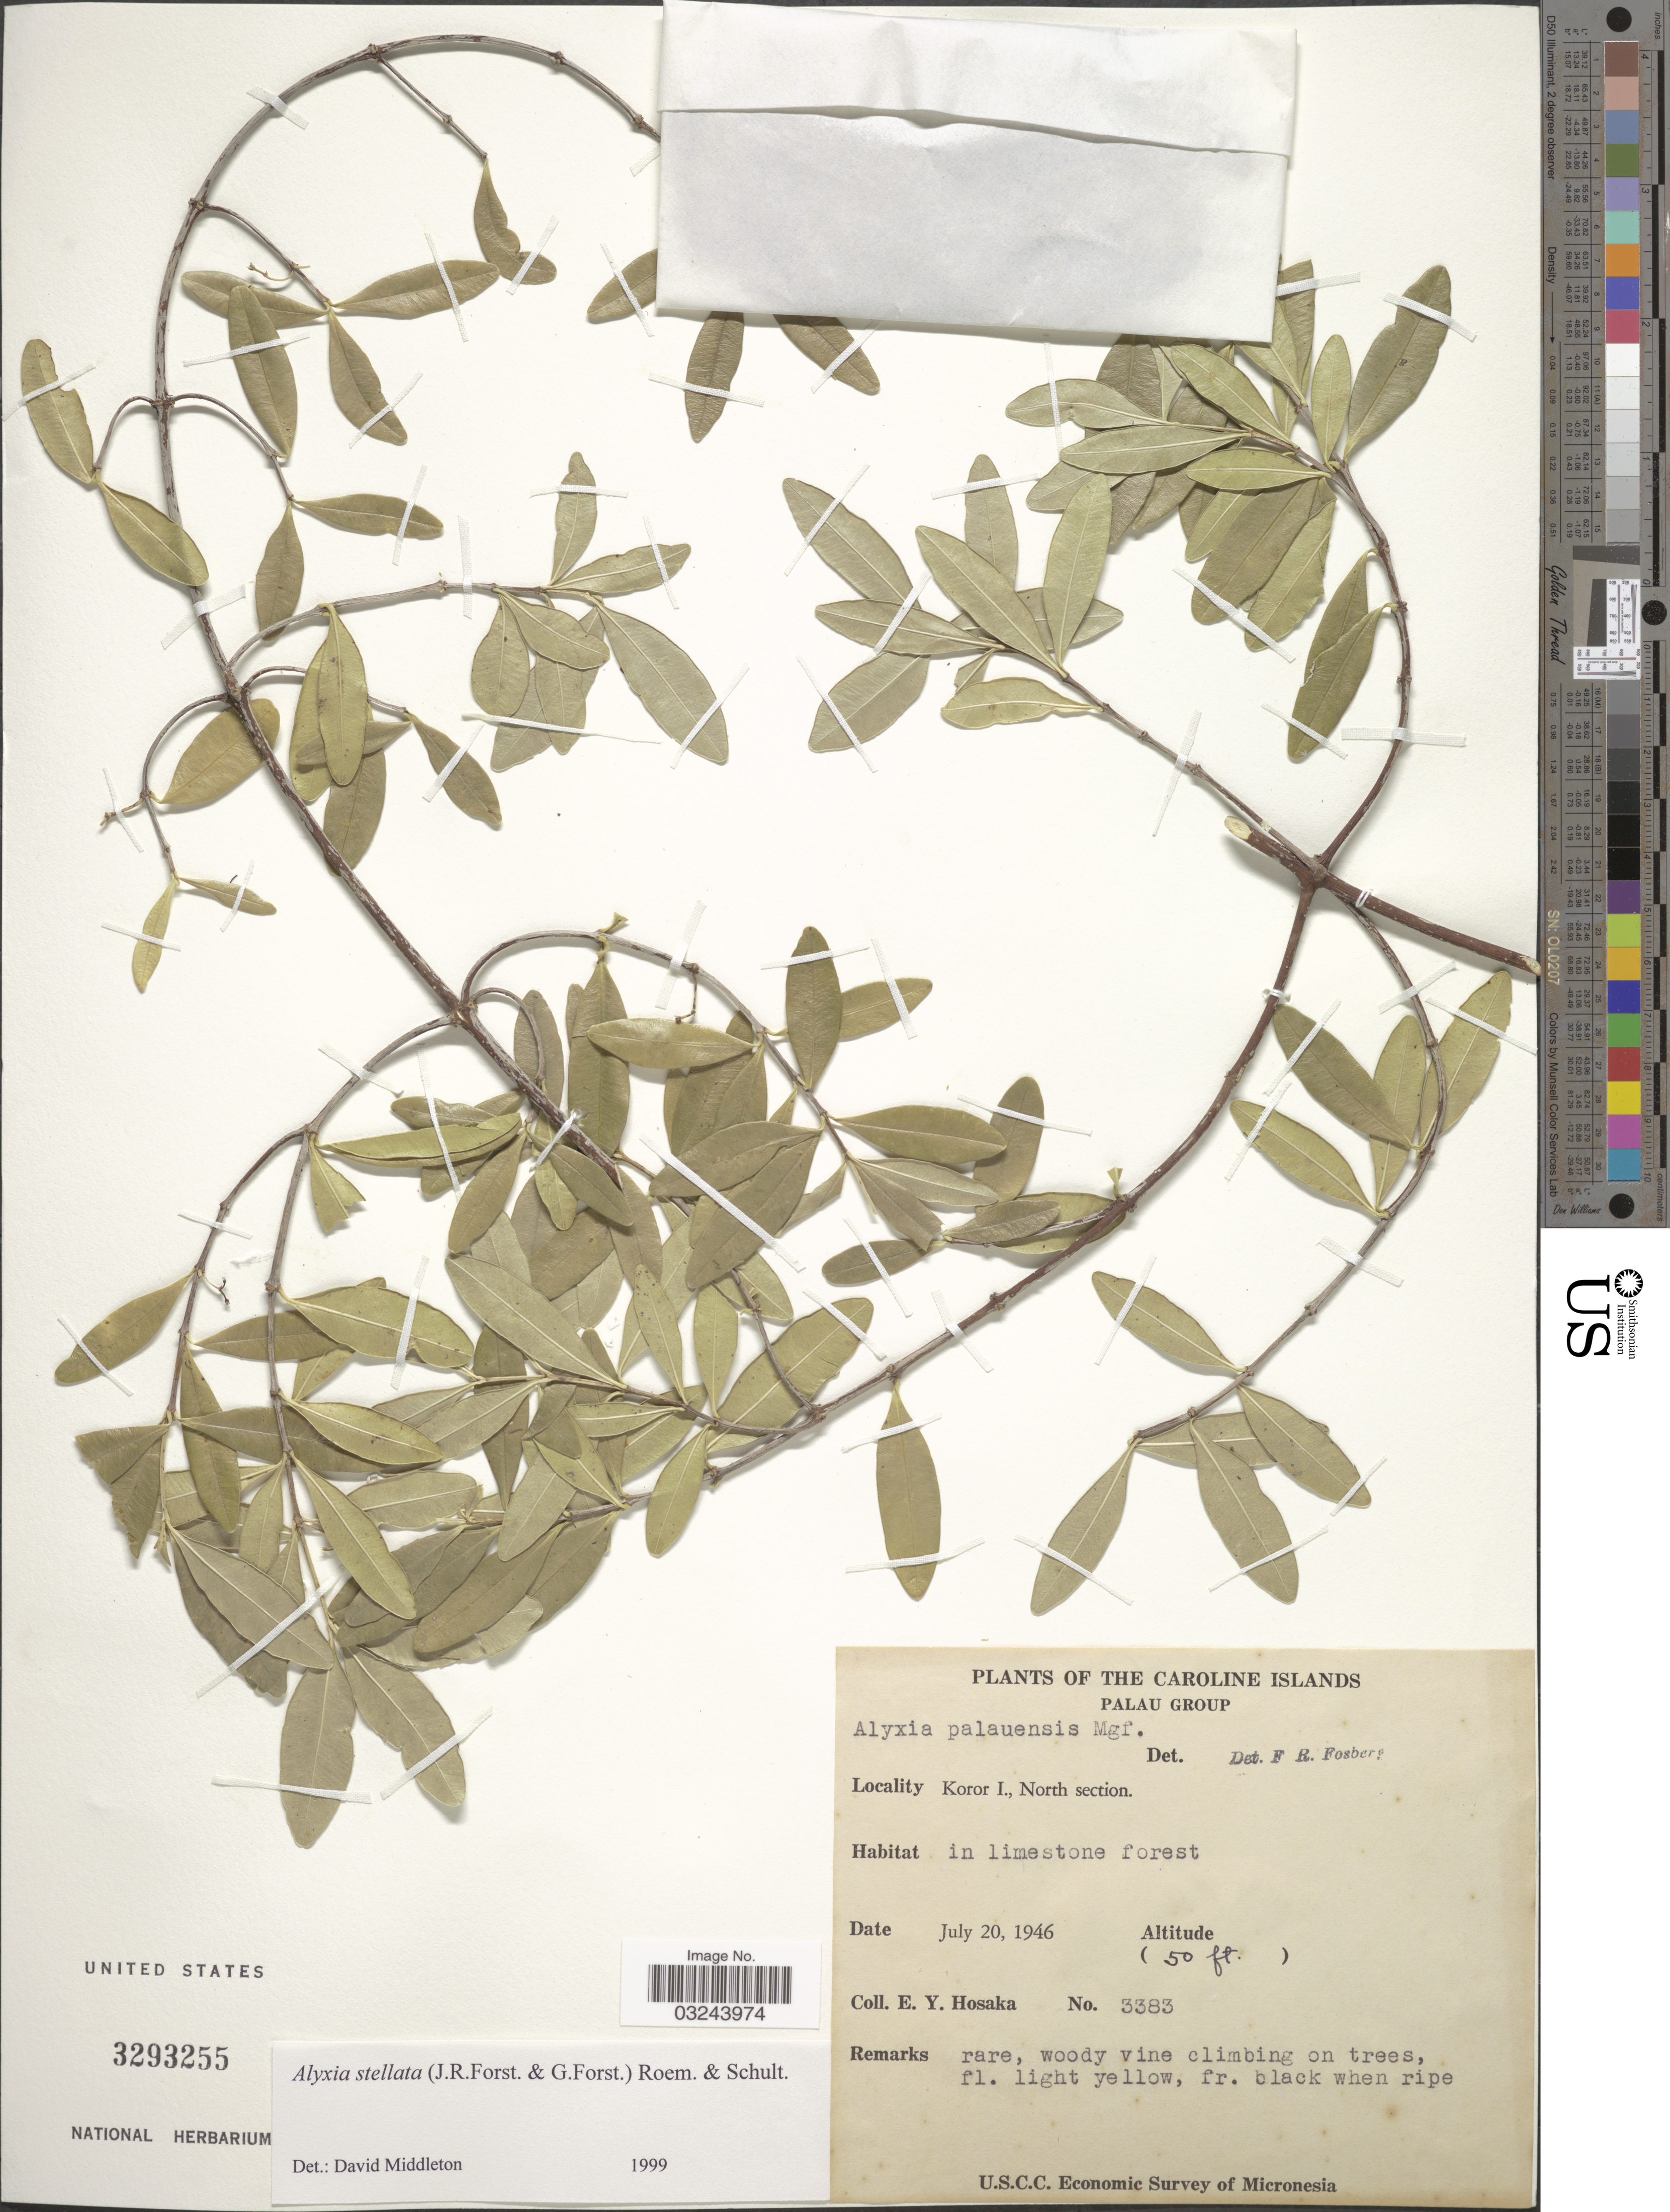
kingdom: Plantae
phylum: Tracheophyta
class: Magnoliopsida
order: Gentianales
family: Apocynaceae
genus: Alyxia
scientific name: Alyxia stellata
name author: (J.R. Forst. & G. Forst.) Roem. & Schult.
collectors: E. Y. Hosaka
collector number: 3383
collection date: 1946-07-20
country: Palau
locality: Caroline Islands. Palau Group. Koror I., North section.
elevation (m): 15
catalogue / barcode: US 3293255